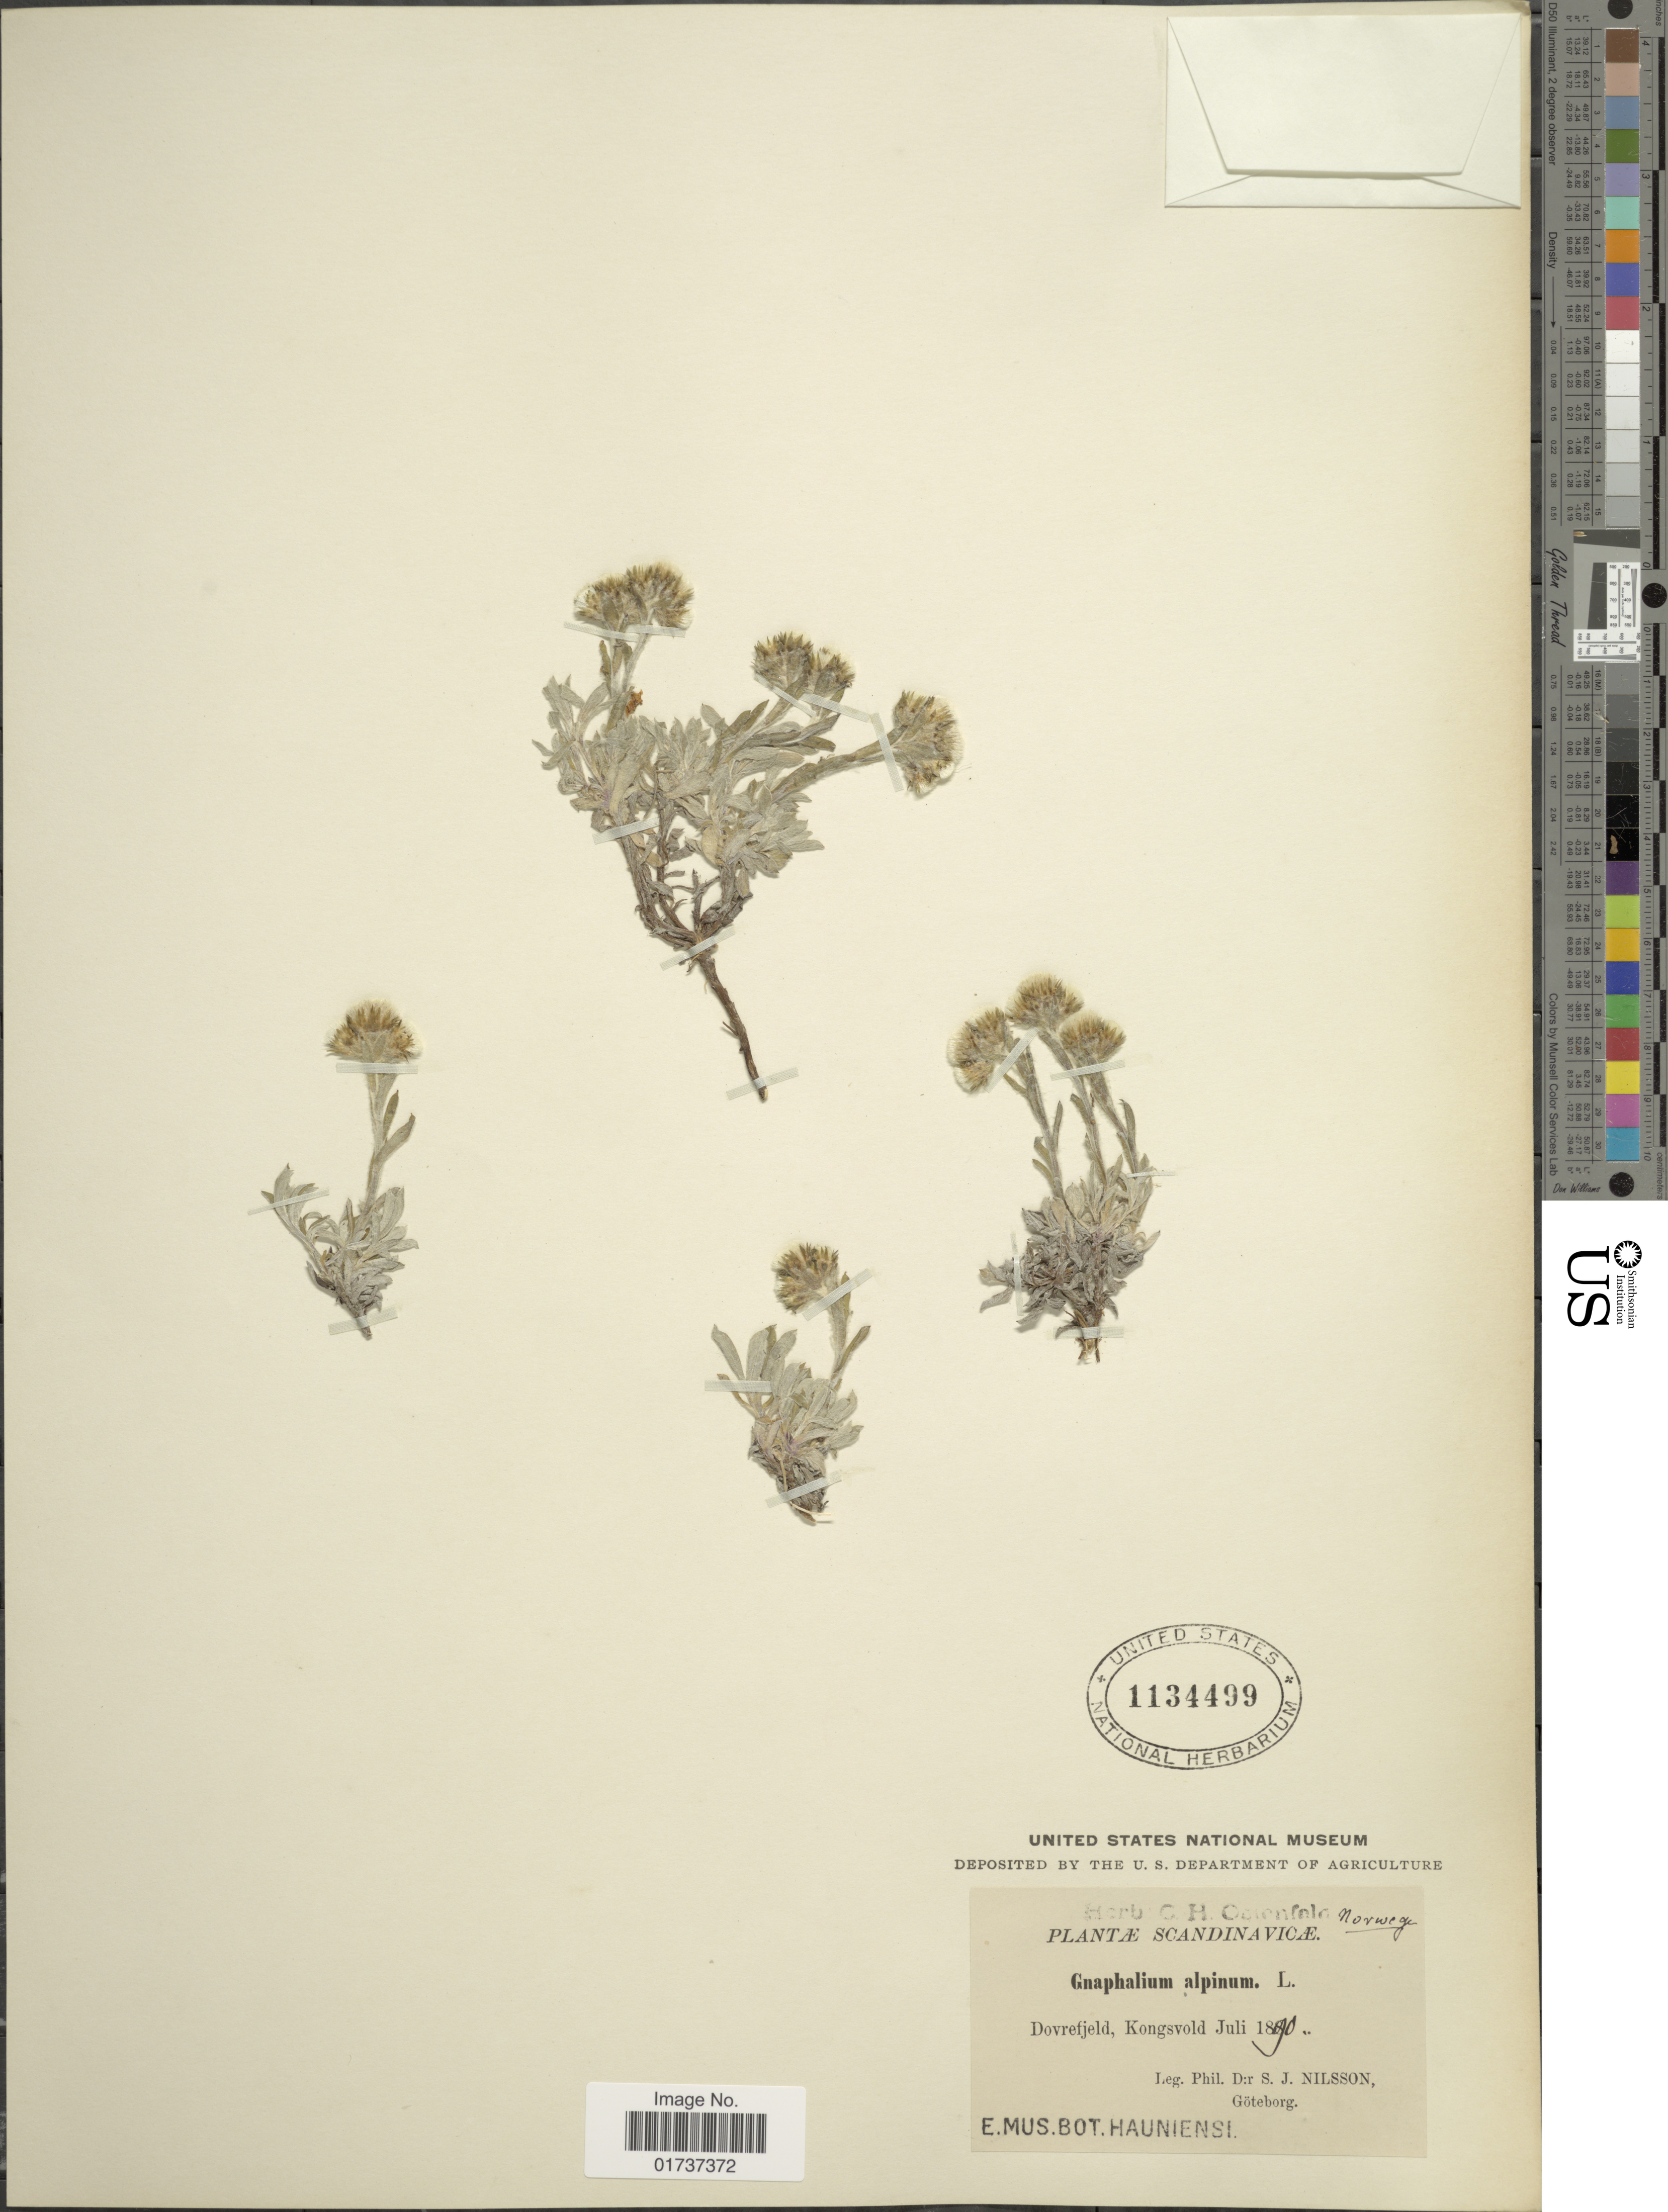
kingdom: Plantae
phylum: Tracheophyta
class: Magnoliopsida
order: Asterales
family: Asteraceae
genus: Gnaphalium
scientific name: Gnaphalium alpinum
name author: L.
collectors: S. Nilsson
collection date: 1890-07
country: Norway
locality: Scandinavicæ, Dovrefjeld, Kongsvold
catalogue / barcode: US 1134499